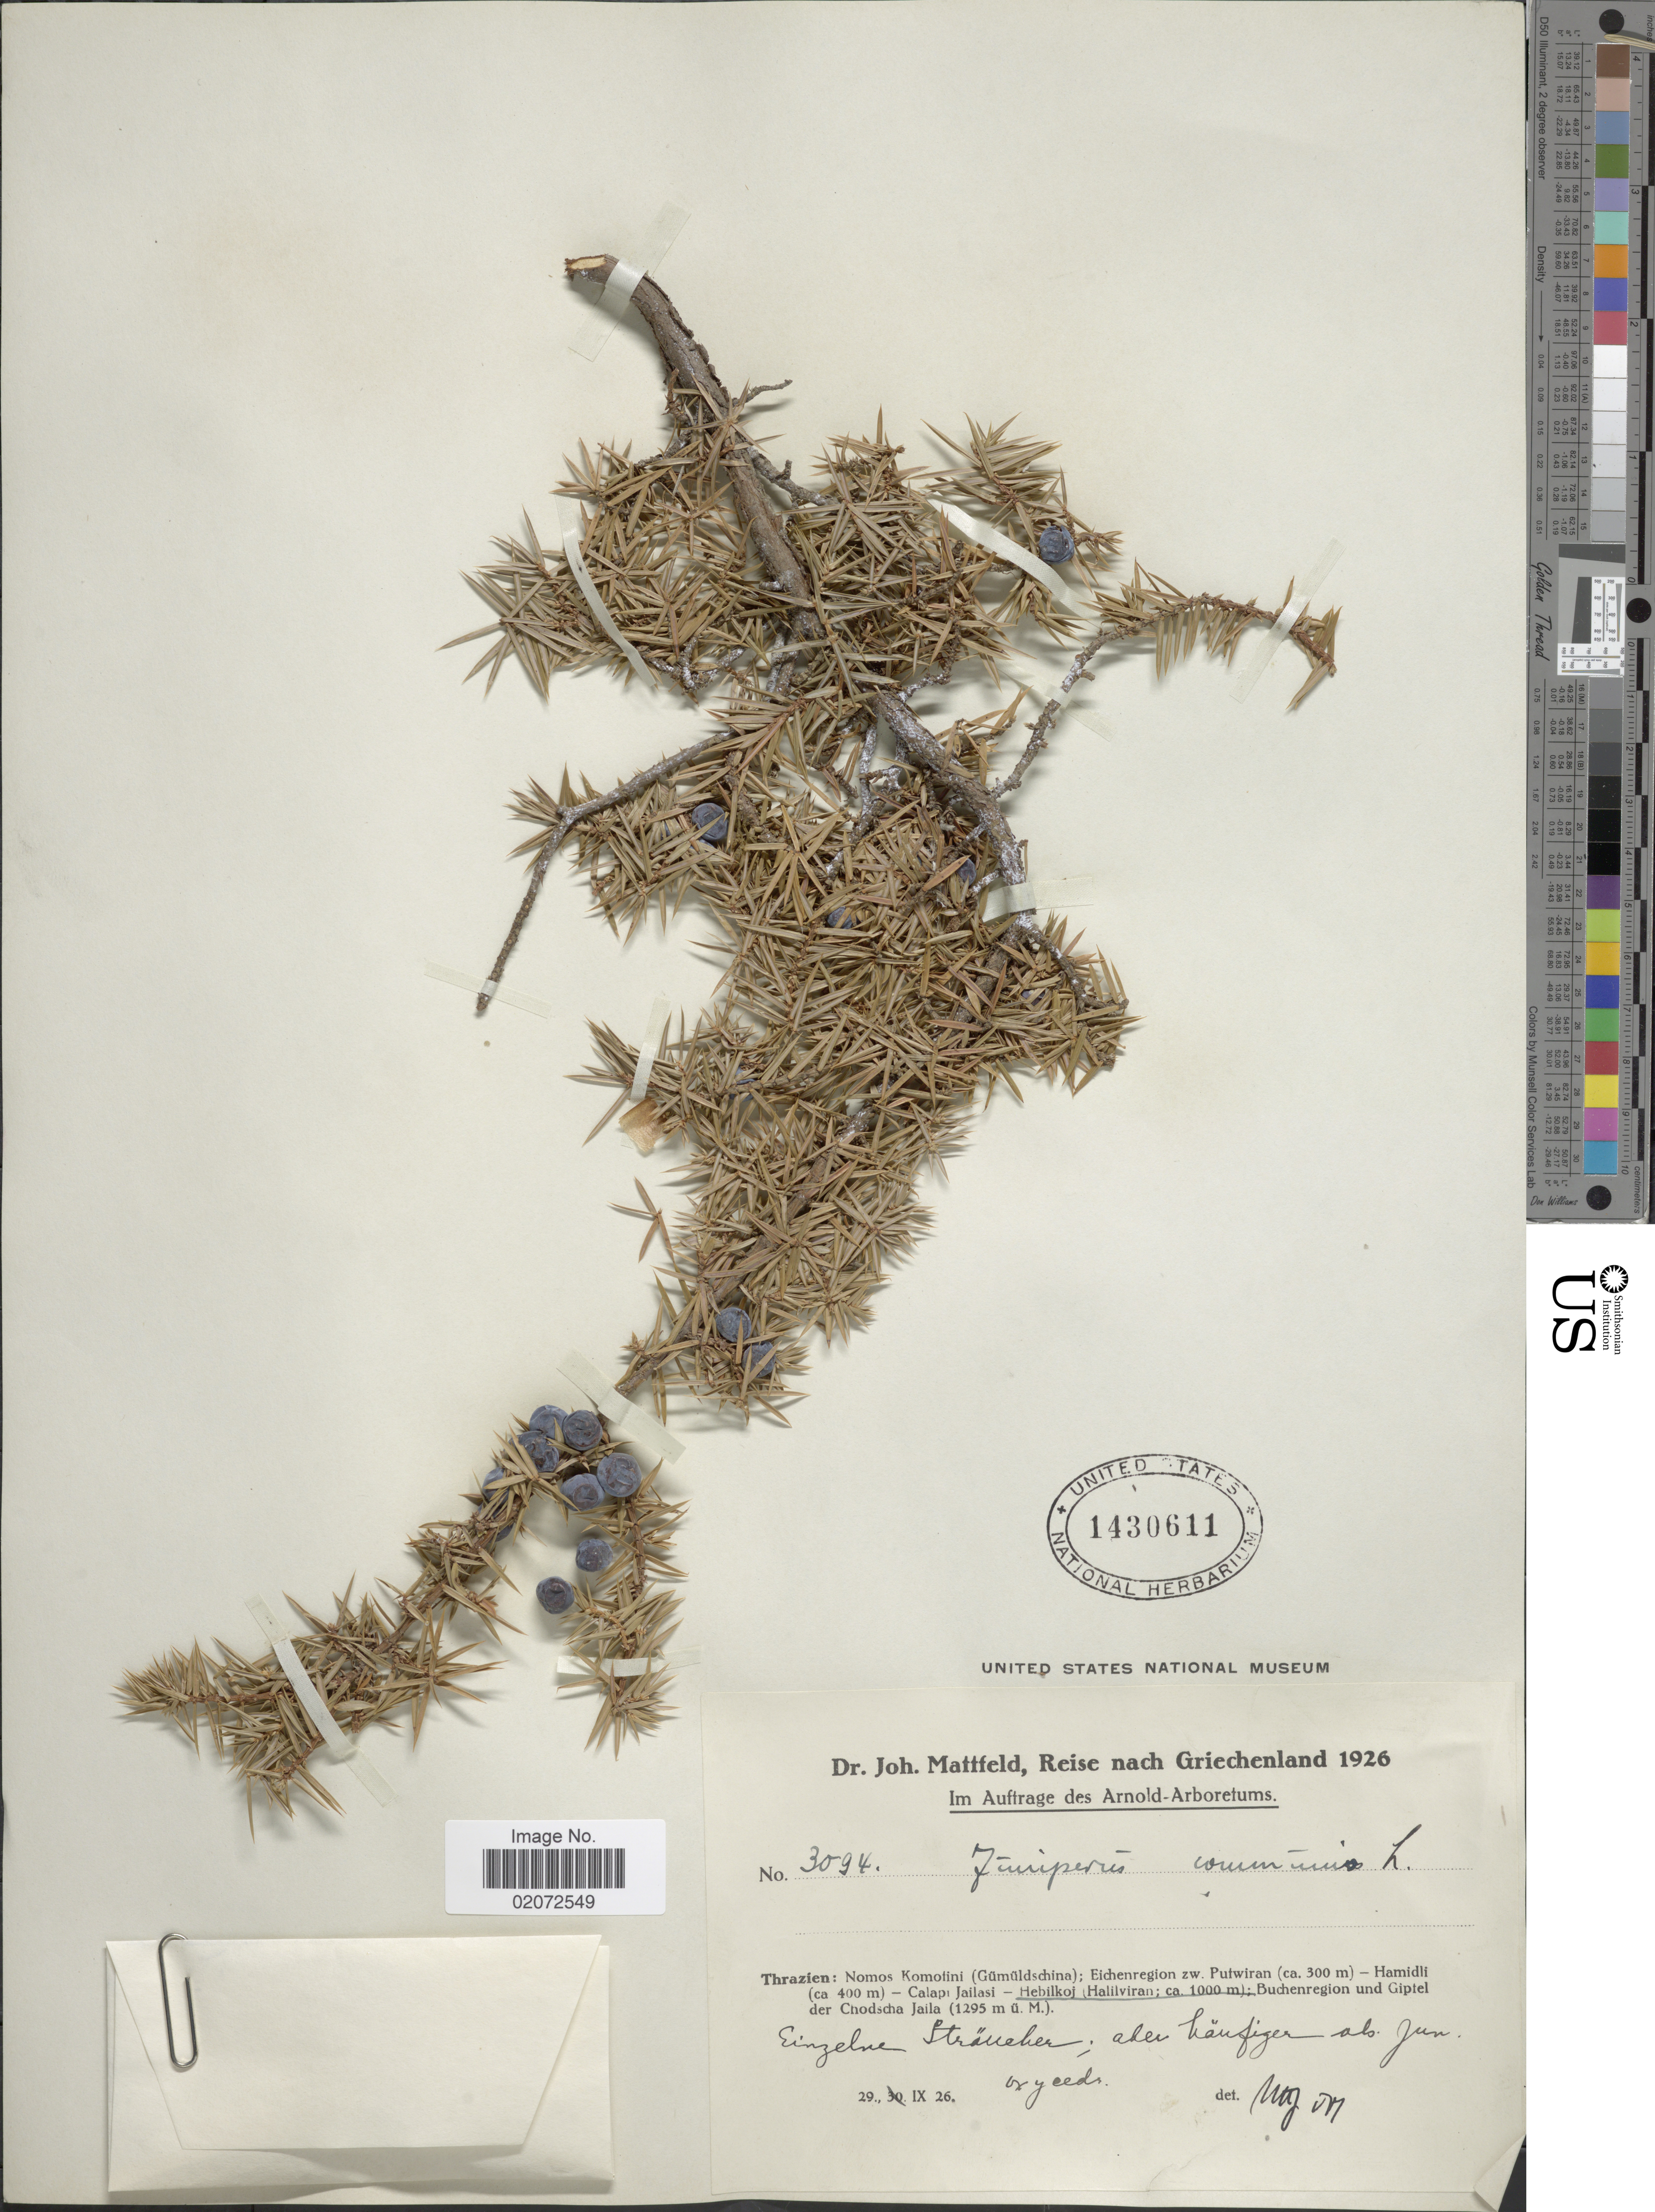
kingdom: Plantae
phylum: Tracheophyta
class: Pinopsida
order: Pinales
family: Cupressaceae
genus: Juniperus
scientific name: Juniperus communis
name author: L.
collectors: J. Mattfeld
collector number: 3094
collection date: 1926-09-29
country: Greece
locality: Griechenland.Thrazien: Nomos Komolini (Gumuldschina); Hebilkoj (Halilviran)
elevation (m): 1000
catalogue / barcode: US 1430611